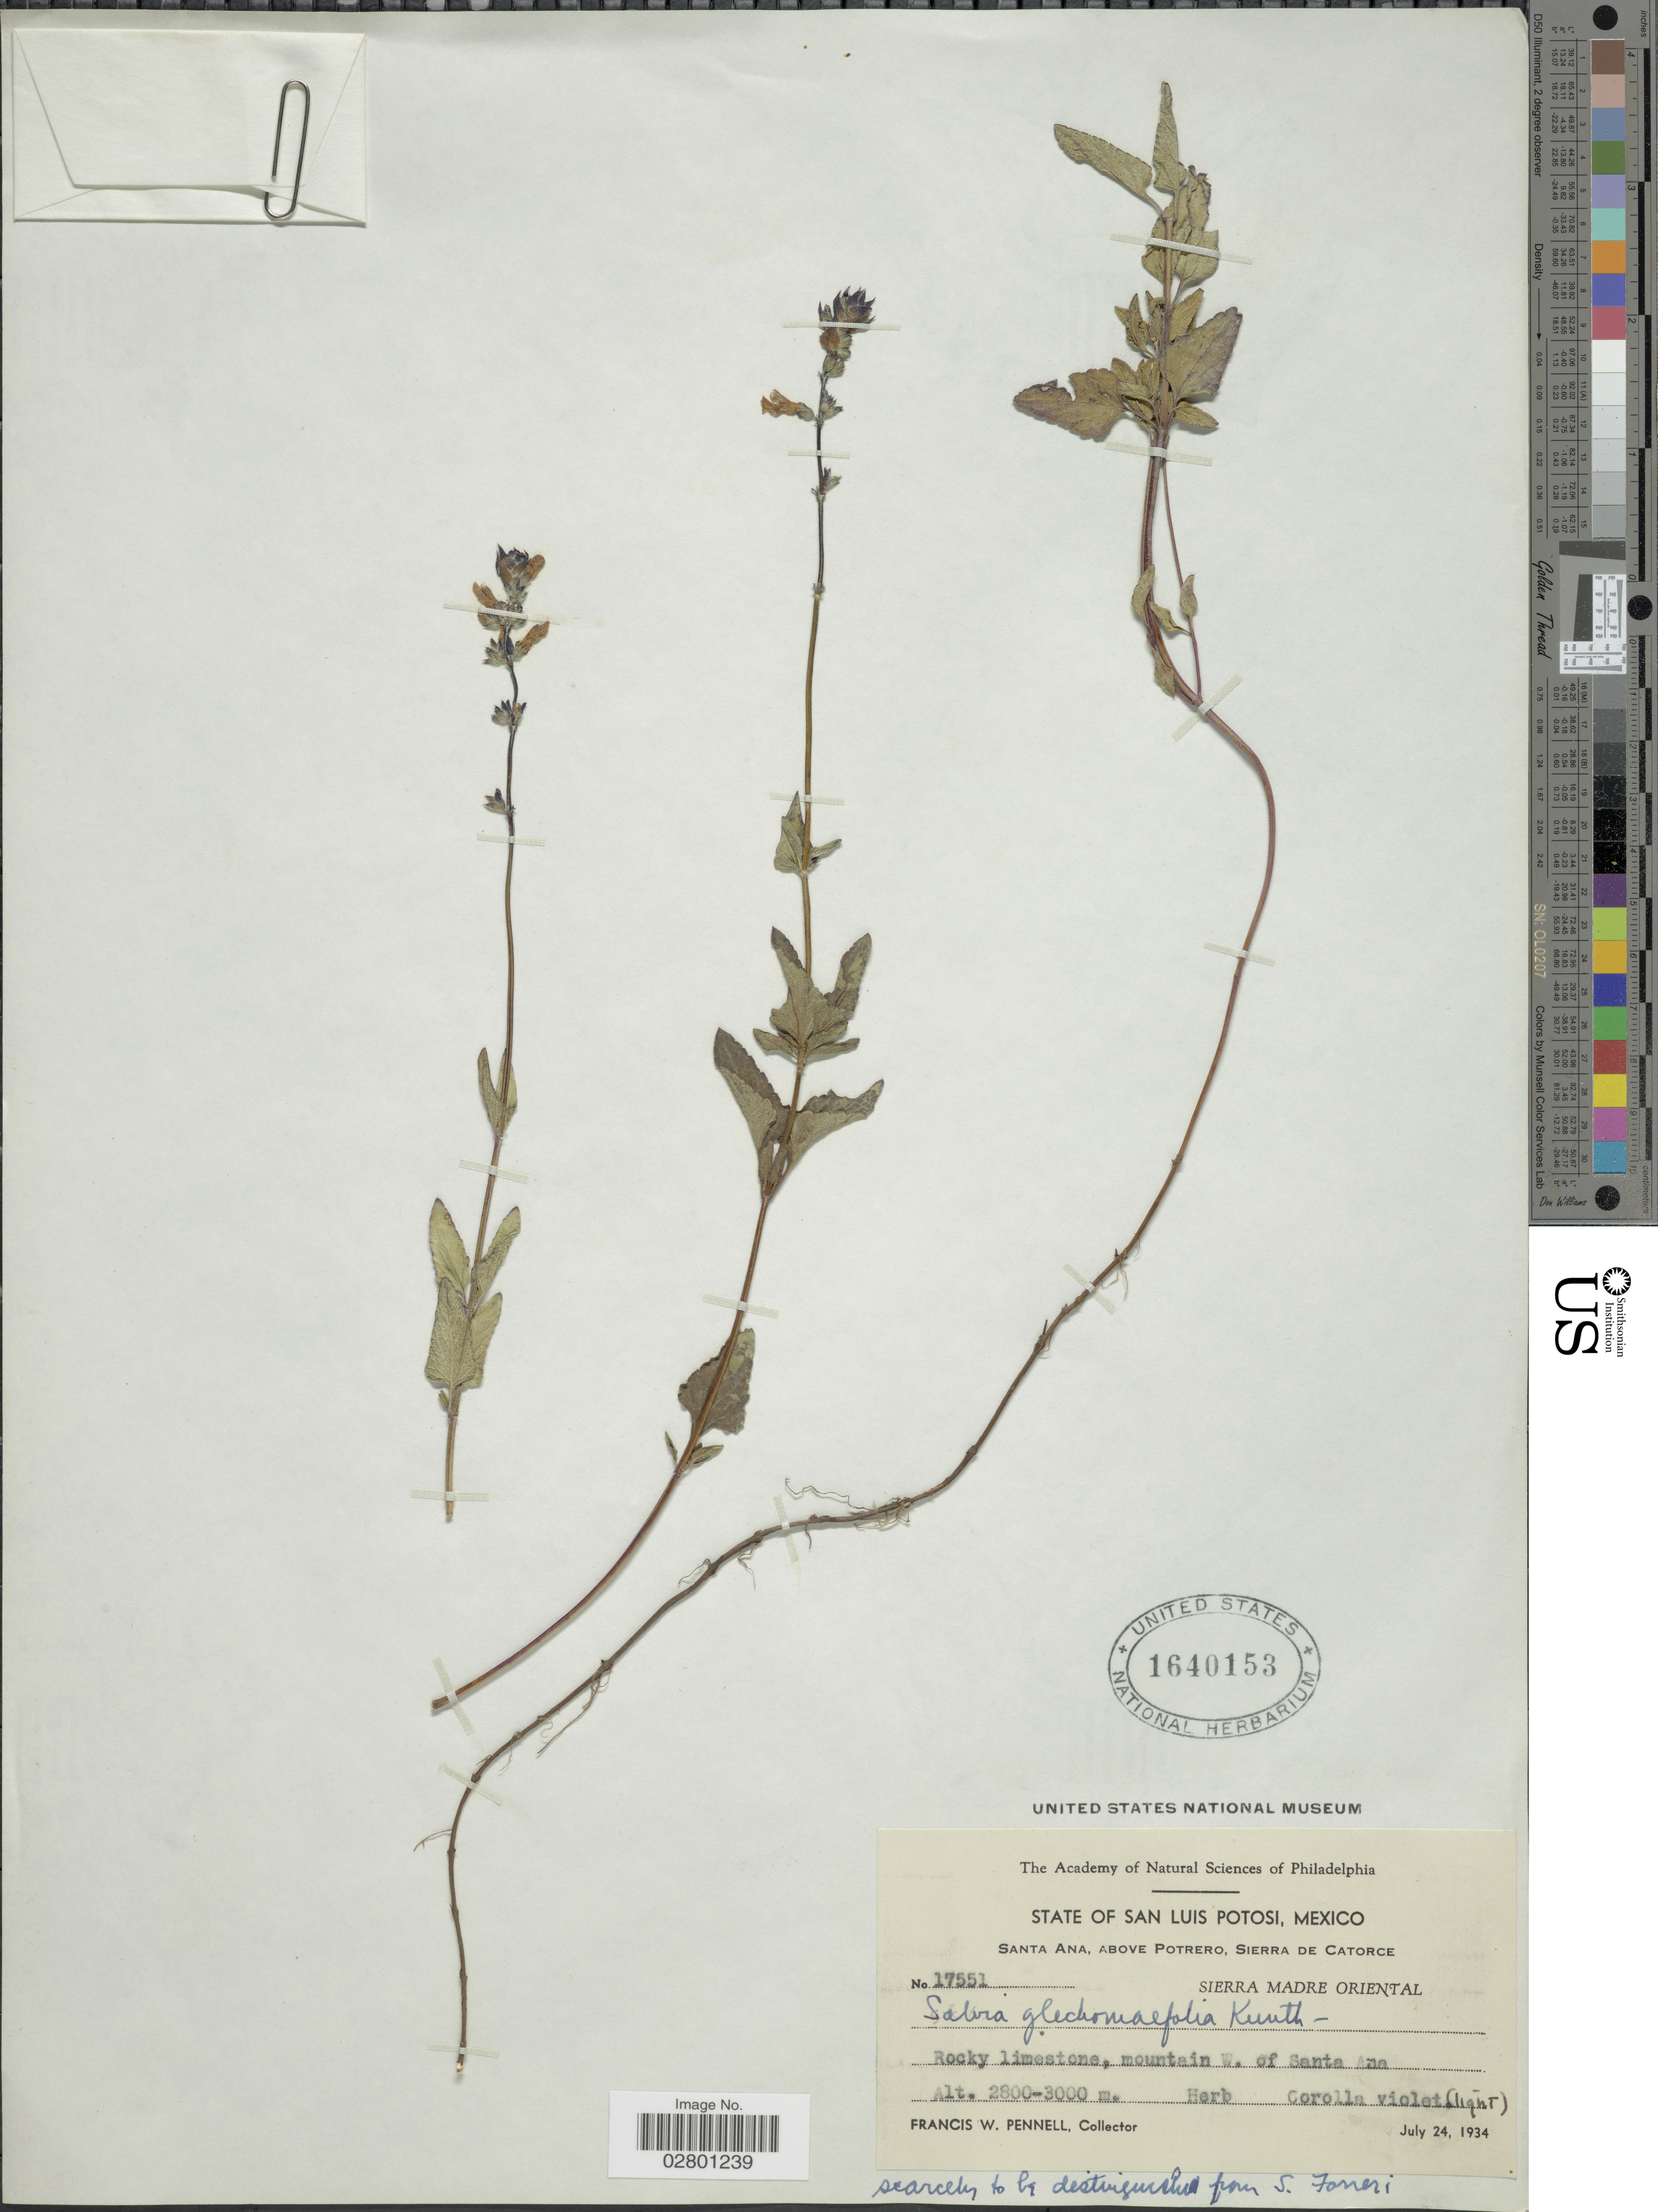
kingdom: Plantae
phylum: Tracheophyta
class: Magnoliopsida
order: Lamiales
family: Lamiaceae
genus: Salvia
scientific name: Salvia glechomaefolia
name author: Kunth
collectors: F. W. Pennell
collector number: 17551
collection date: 1934-07-24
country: Mexico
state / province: San Luis Potosí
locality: Santa Ana, above Potrero, Sierra de Catorce. Sierra Madre Oriental. Rocky limestone, mountain W. of Santa Ana.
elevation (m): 2800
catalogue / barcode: US 1640153